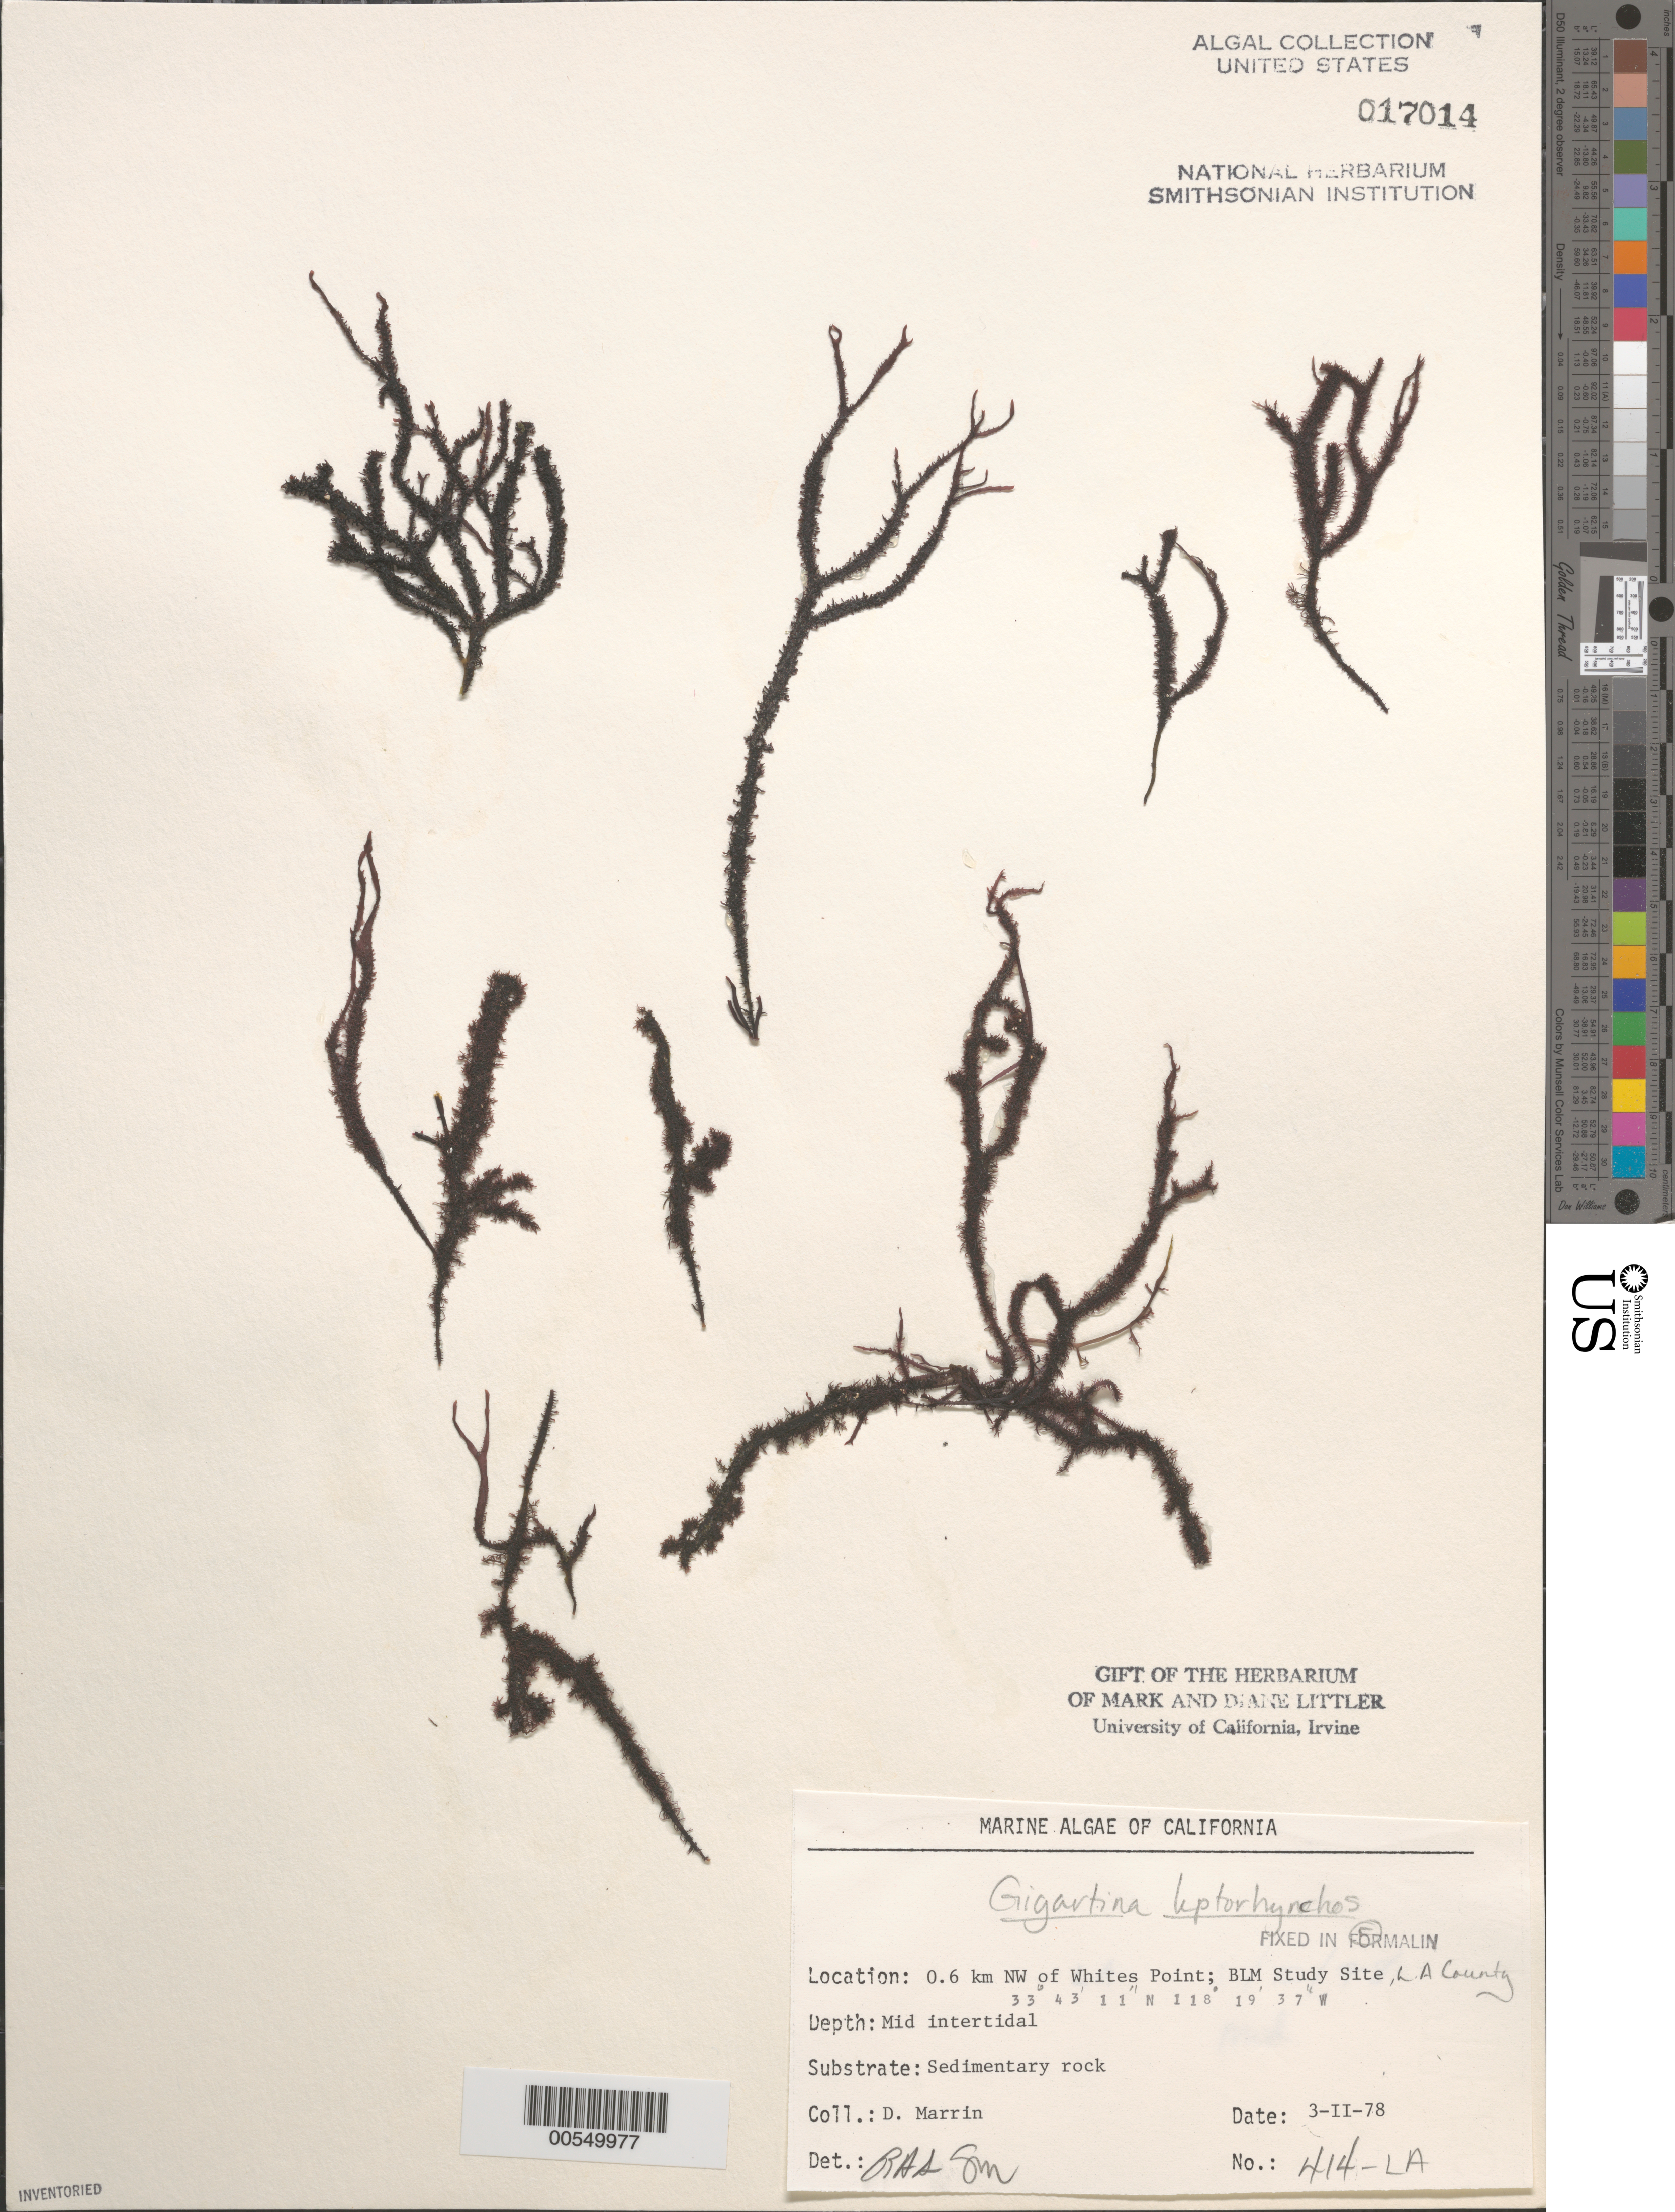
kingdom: Plantae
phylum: Rhodophyta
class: Florideophyceae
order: Gigartinales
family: Gigartinaceae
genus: Mazzaella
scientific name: Mazzaella leptorhynchos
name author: (J. Agardh) Leister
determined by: Algae name updating Project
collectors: D. Marrin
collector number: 414-la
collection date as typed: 03 Feb 1978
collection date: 1978-02-03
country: United States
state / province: California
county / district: Los Angeles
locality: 0.6 km northwest of Whites Point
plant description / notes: BLM-SOCALBIGHT Rocky Intertidal Survey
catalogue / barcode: US 17014